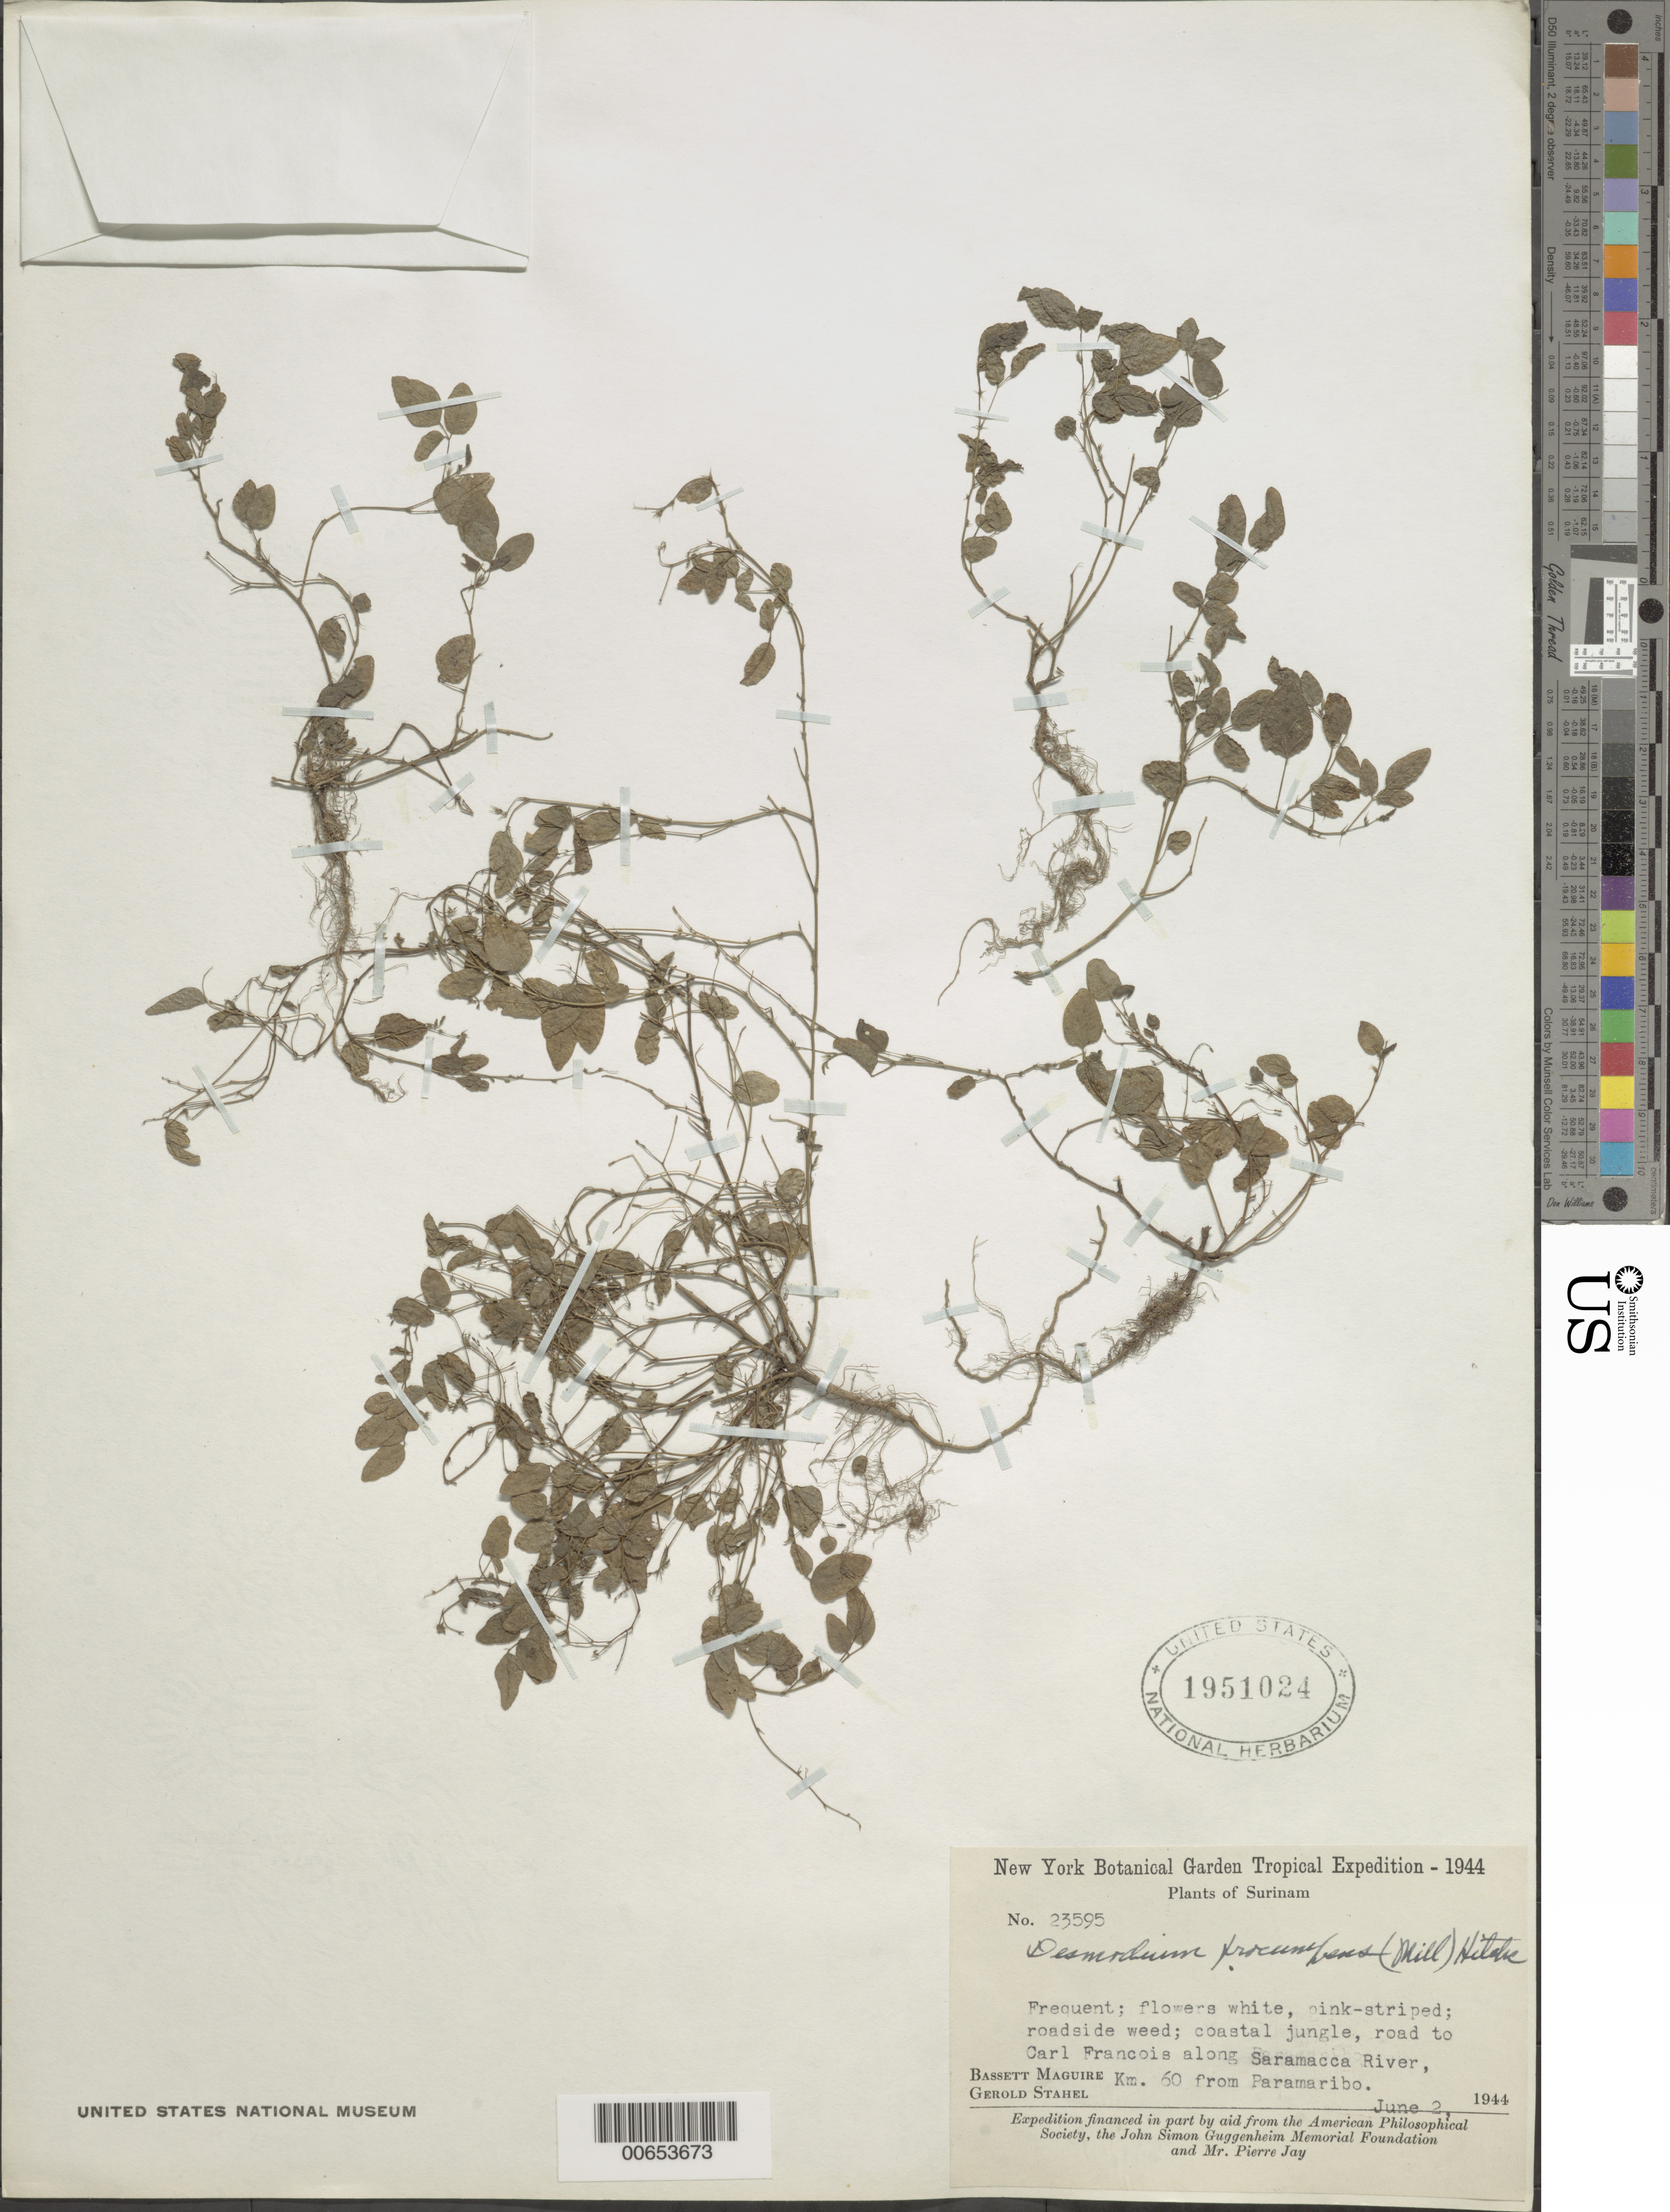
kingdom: Plantae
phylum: Tracheophyta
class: Magnoliopsida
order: Fabales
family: Fabaceae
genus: Desmodium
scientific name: Desmodium procumbens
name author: (Mill.) Hitchc.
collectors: B. Maguire & G. Stahel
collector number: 23595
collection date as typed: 2-Jun-44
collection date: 1944-06-02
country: Suriname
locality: Paramaribo, km 40, on road to Carl Francois, along Saramacca River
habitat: Roadside, coastal jungle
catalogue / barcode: US 1951024